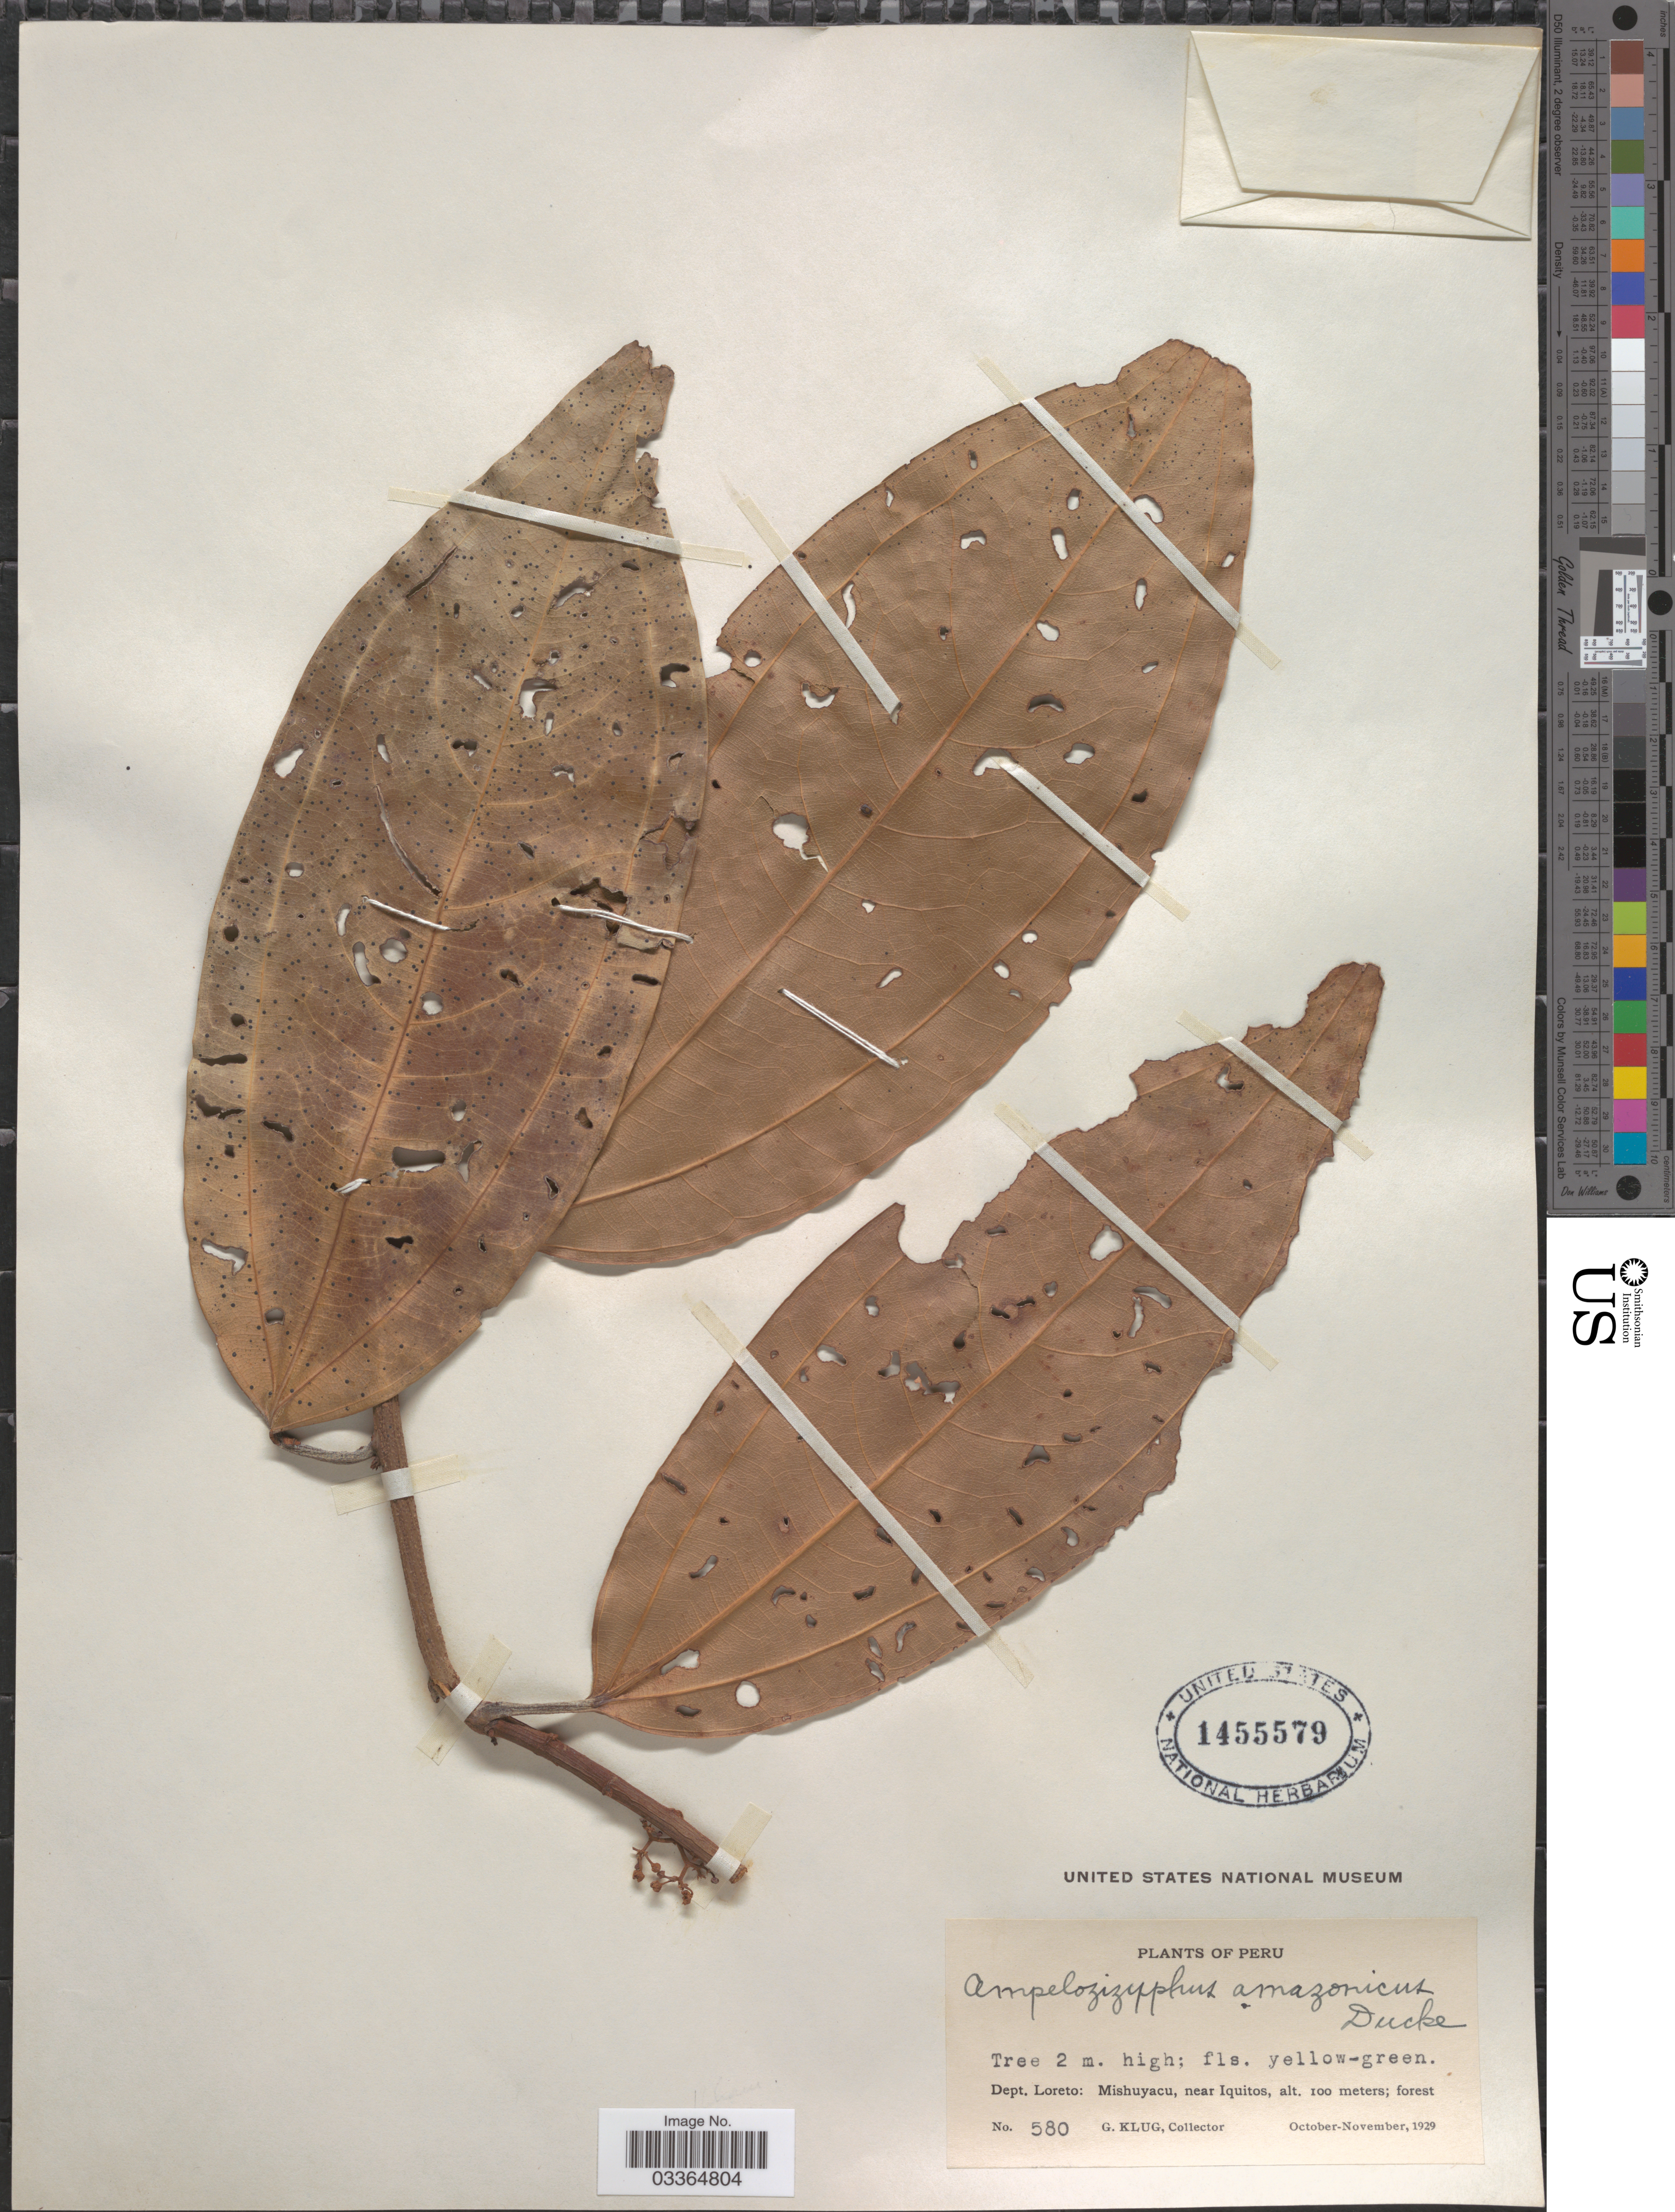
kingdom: Plantae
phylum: Tracheophyta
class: Magnoliopsida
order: Rosales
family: Rhamnaceae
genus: Ampelozizyphus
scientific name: Ampelozizyphus amazonicus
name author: Ducke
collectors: G. Klug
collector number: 580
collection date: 1929-10/1929-11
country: Peru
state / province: Loreto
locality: Dept. Loreto: Mishuyacu, near Iquitos.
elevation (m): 100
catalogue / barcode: US 1455579